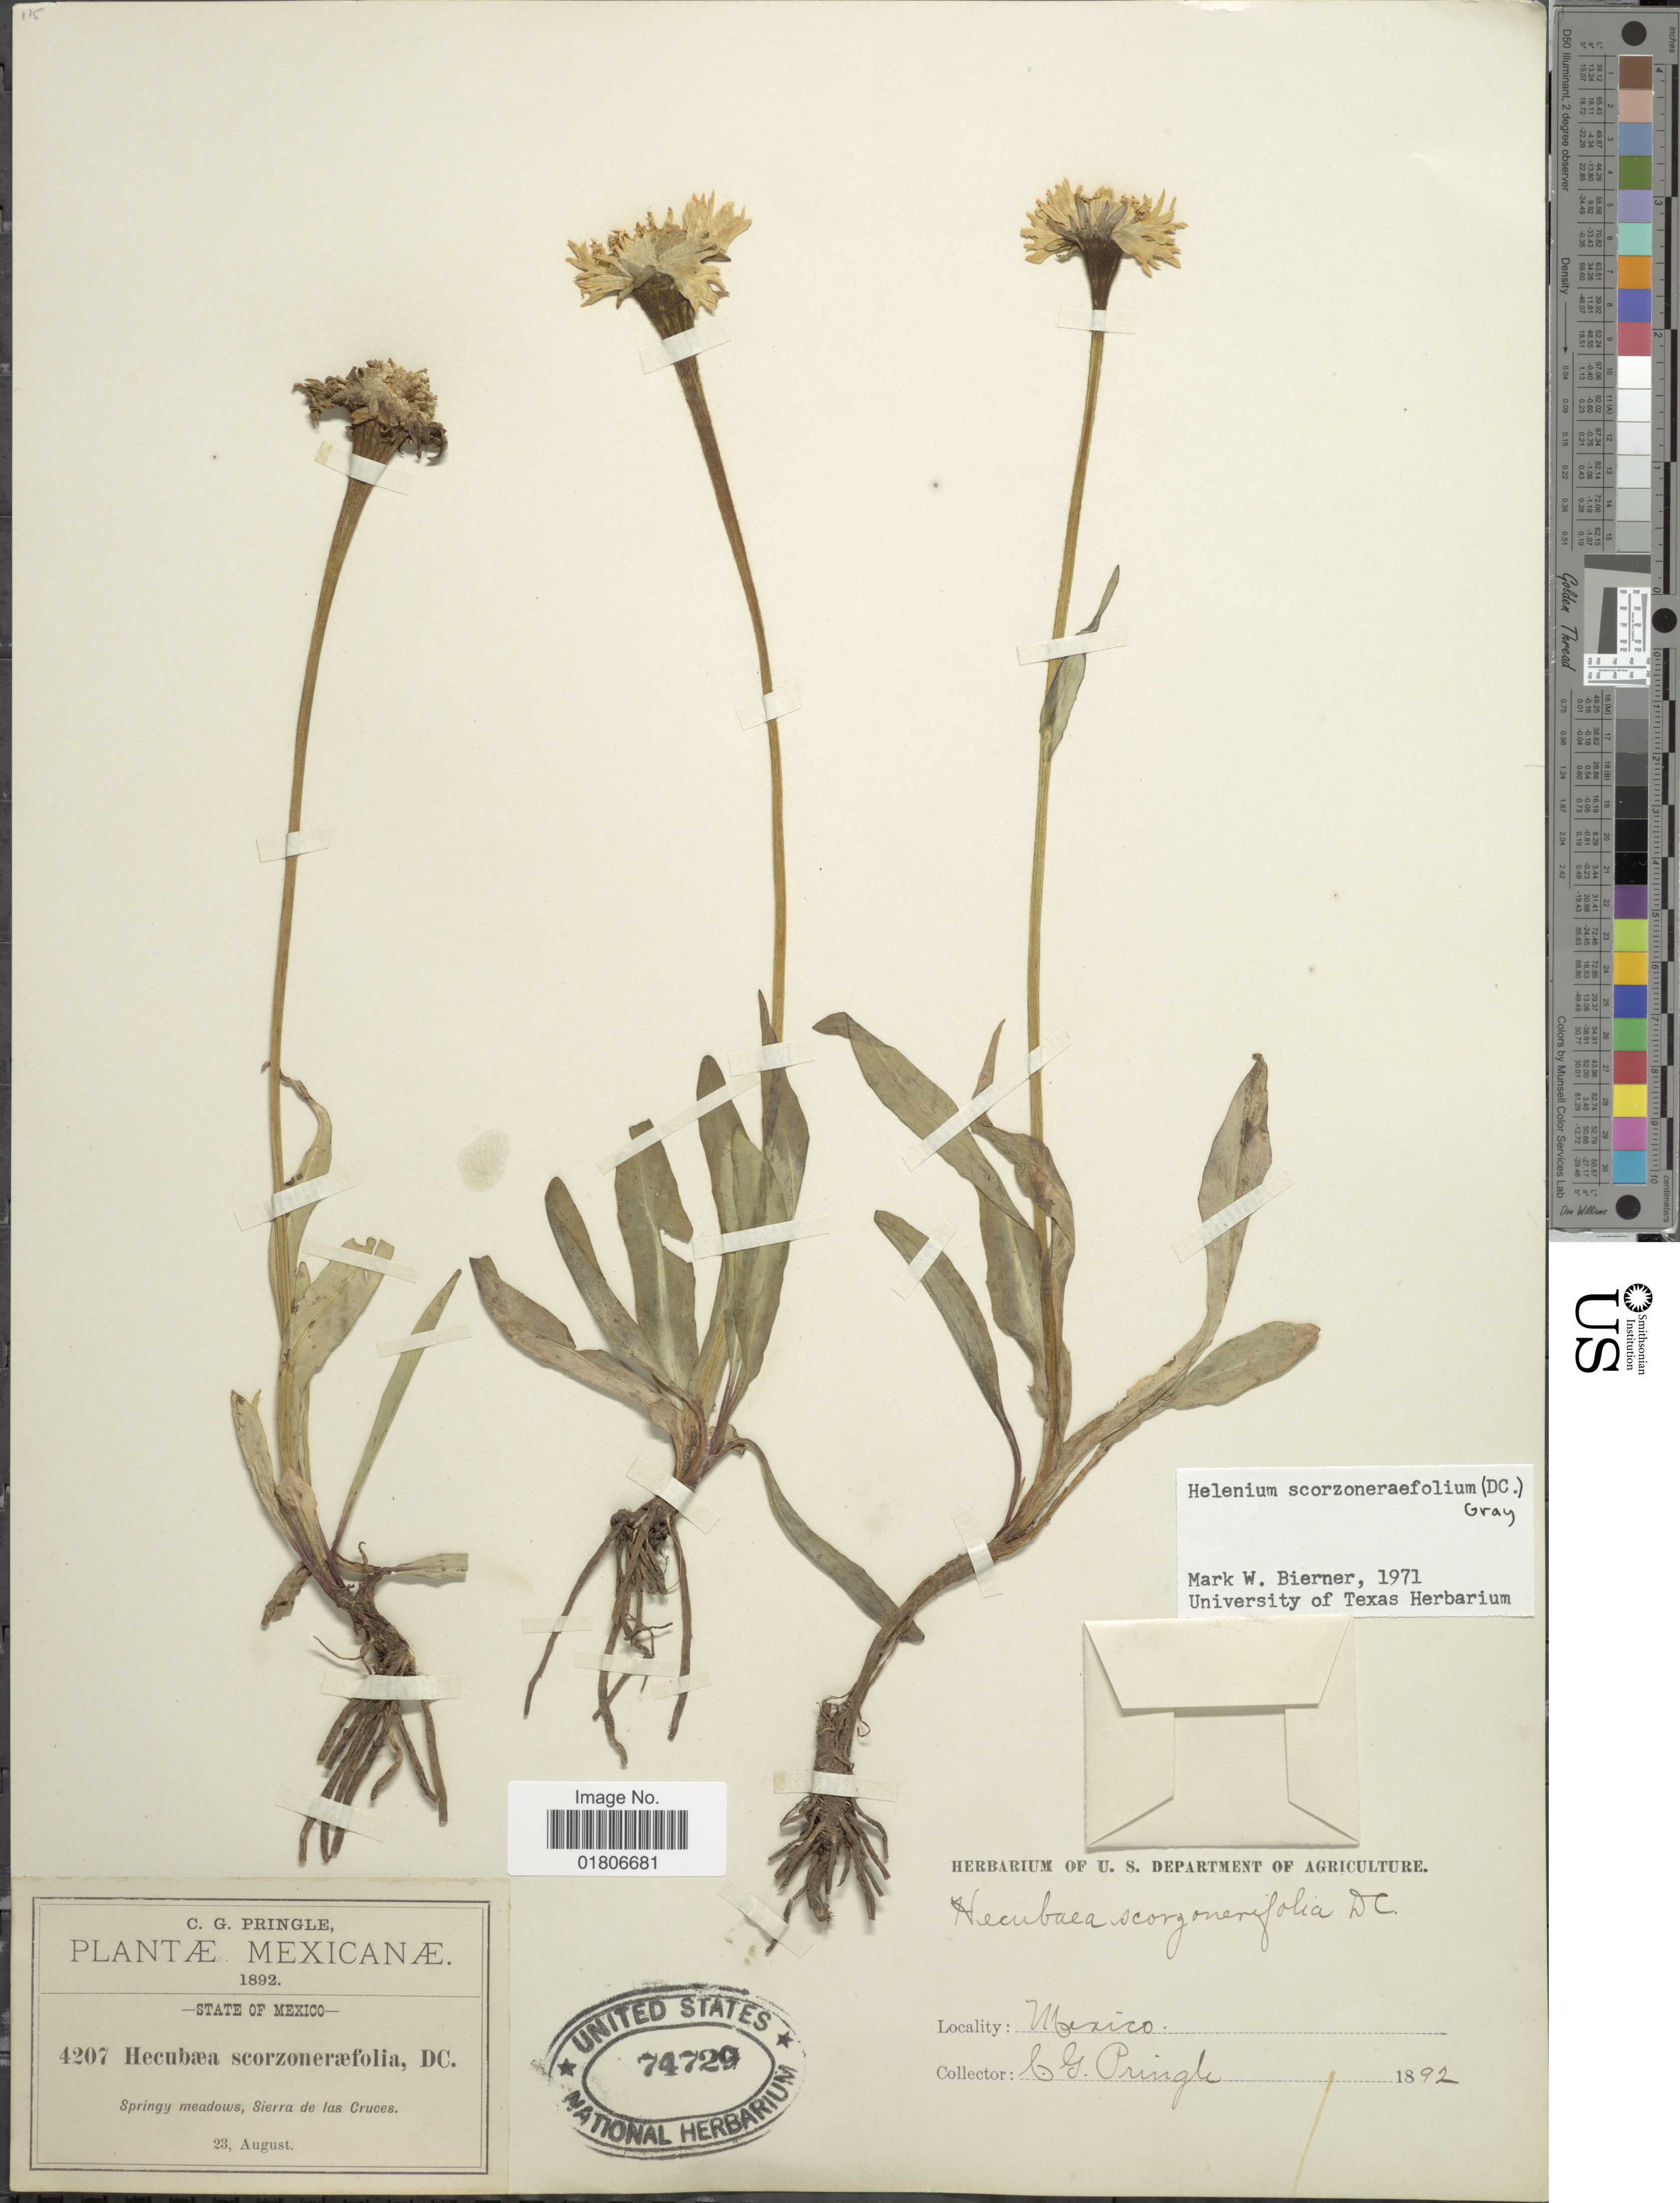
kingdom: Plantae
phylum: Tracheophyta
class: Magnoliopsida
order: Asterales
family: Asteraceae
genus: Helenium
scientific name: Helenium scorzoneraefolium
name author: (DC.) A. Gray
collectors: C. G. Pringle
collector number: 4207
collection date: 1892-08-23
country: Mexico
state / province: México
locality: Sierra de las Cruces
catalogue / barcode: US 74729